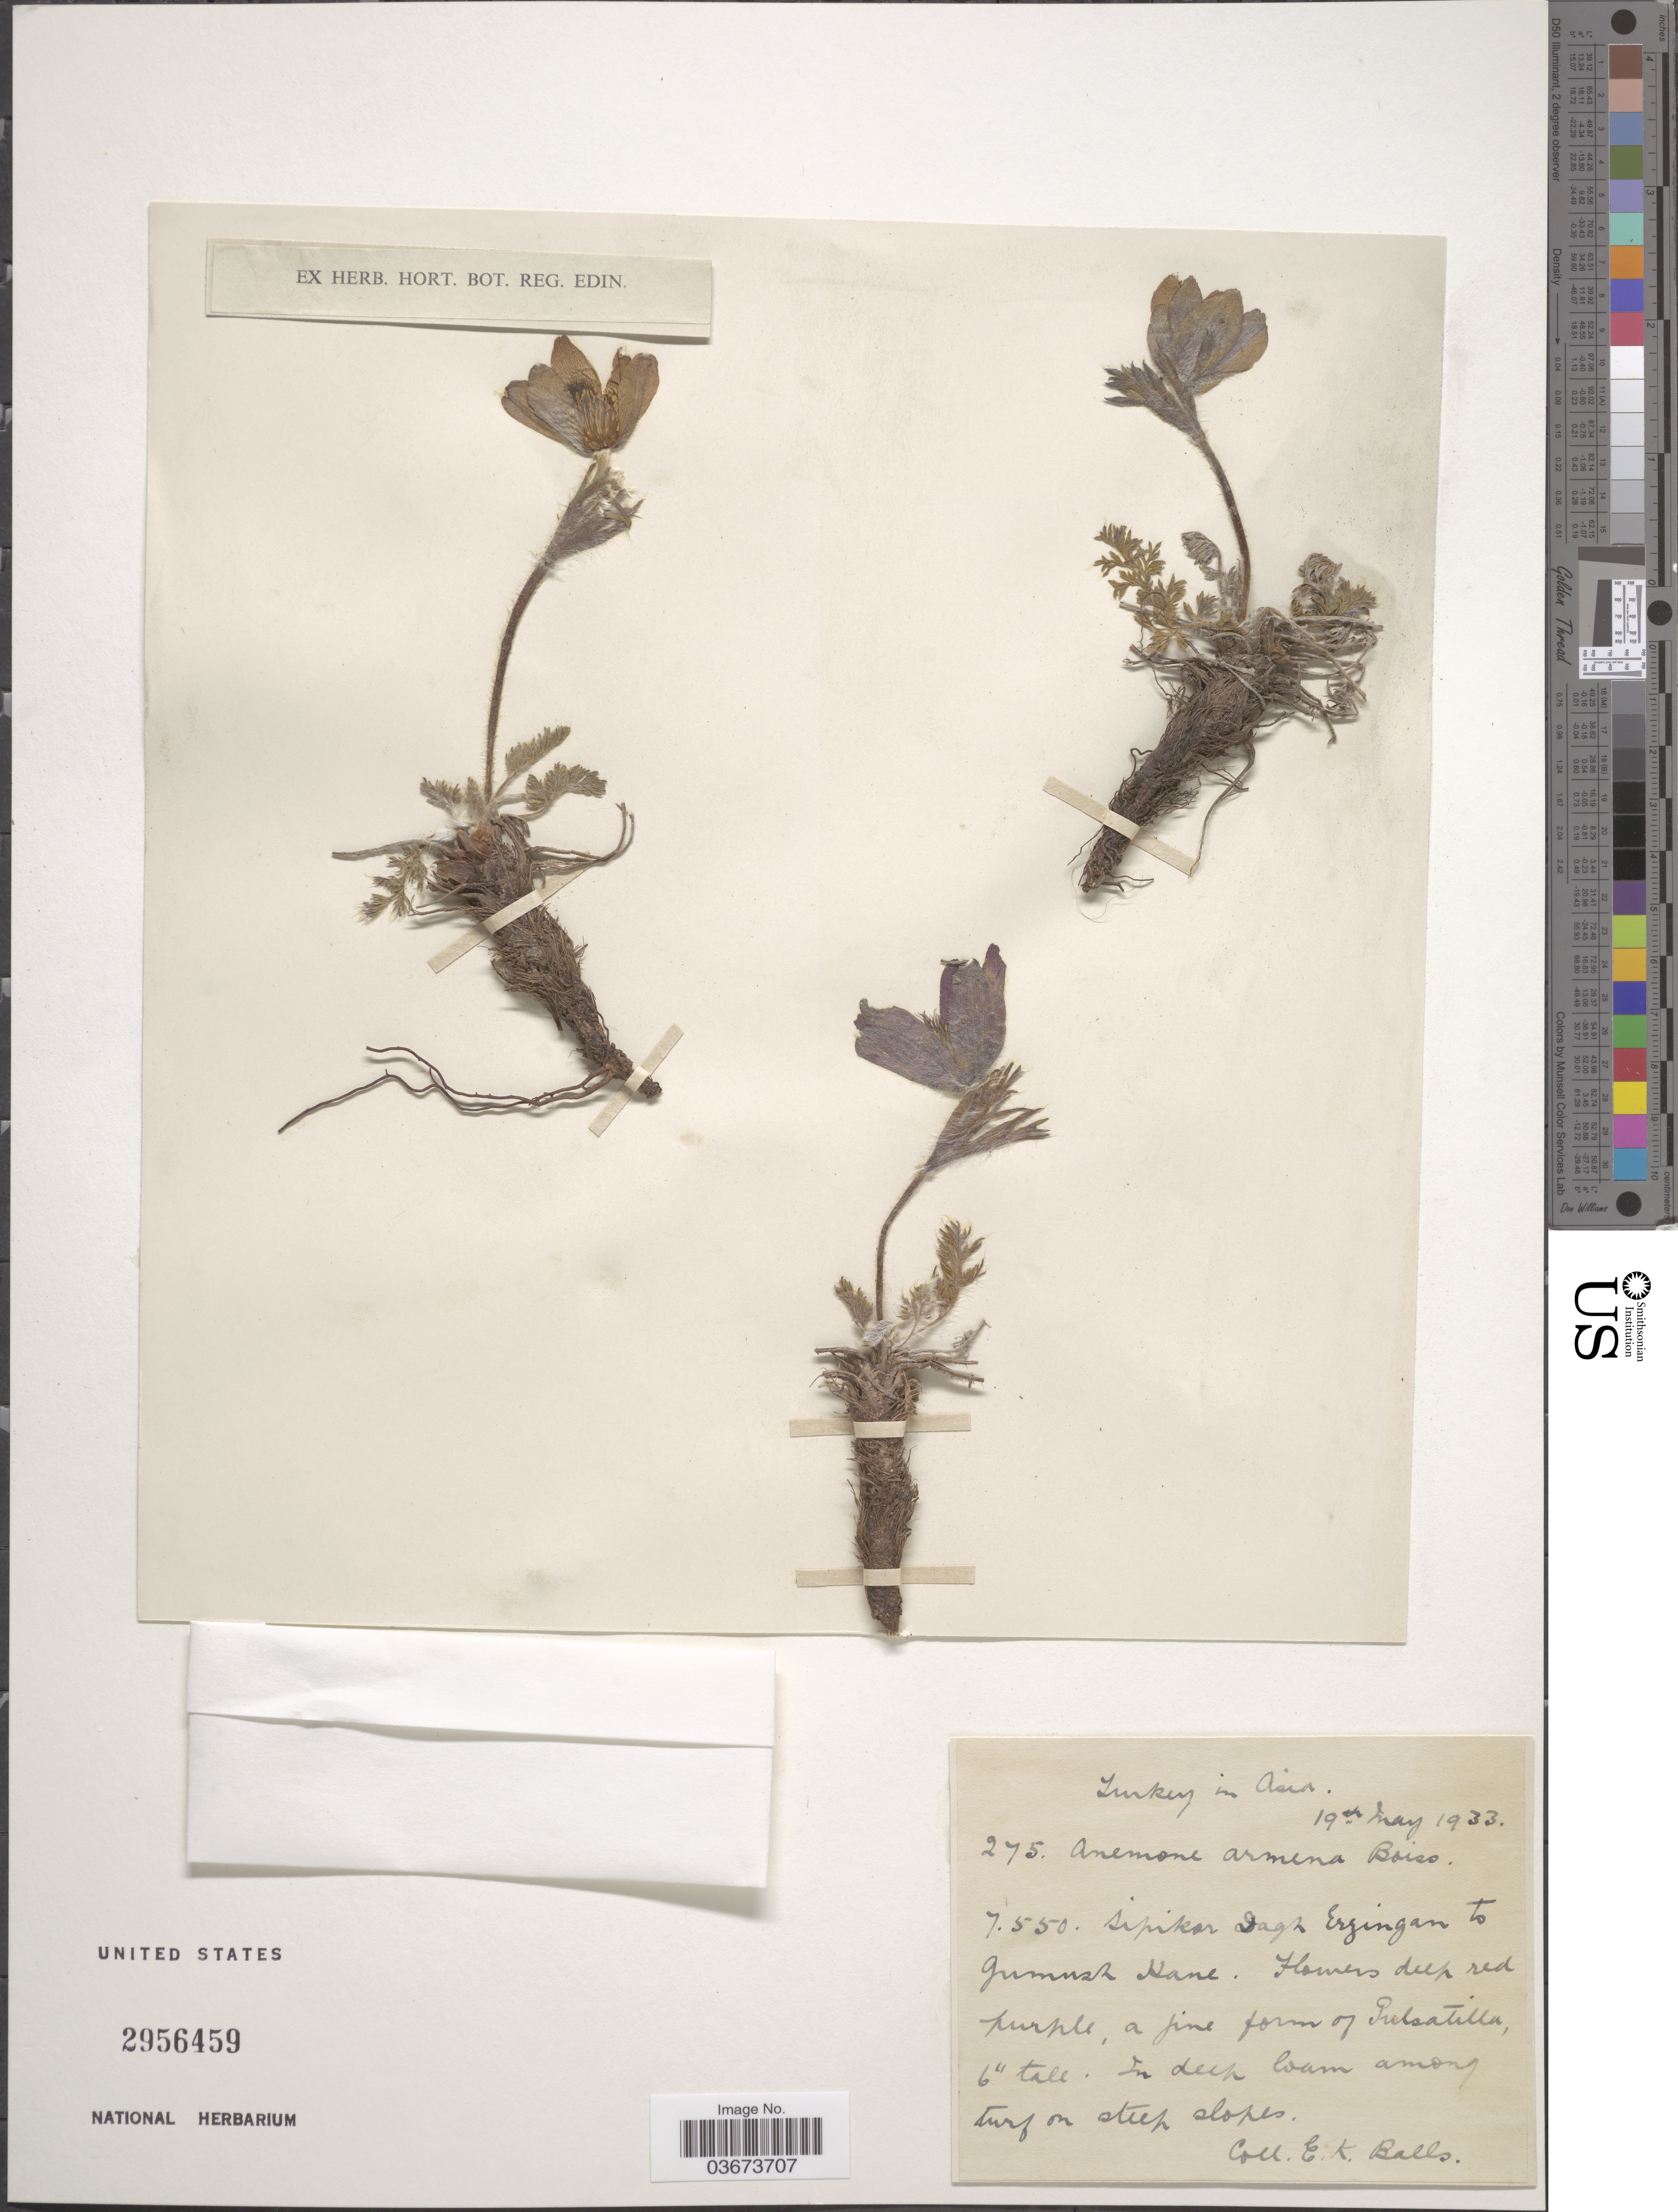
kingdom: Plantae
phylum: Tracheophyta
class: Magnoliopsida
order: Ranunculales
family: Ranunculaceae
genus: Anemone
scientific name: Anemone armena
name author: Boiss.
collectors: E. K. Balls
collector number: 275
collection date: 1933-05-19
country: Turkey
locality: Turkey in Asia. Sipikar [interpreted] Dagh Erzingan to Gumush [interpreted] Hane.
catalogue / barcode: US 2956459